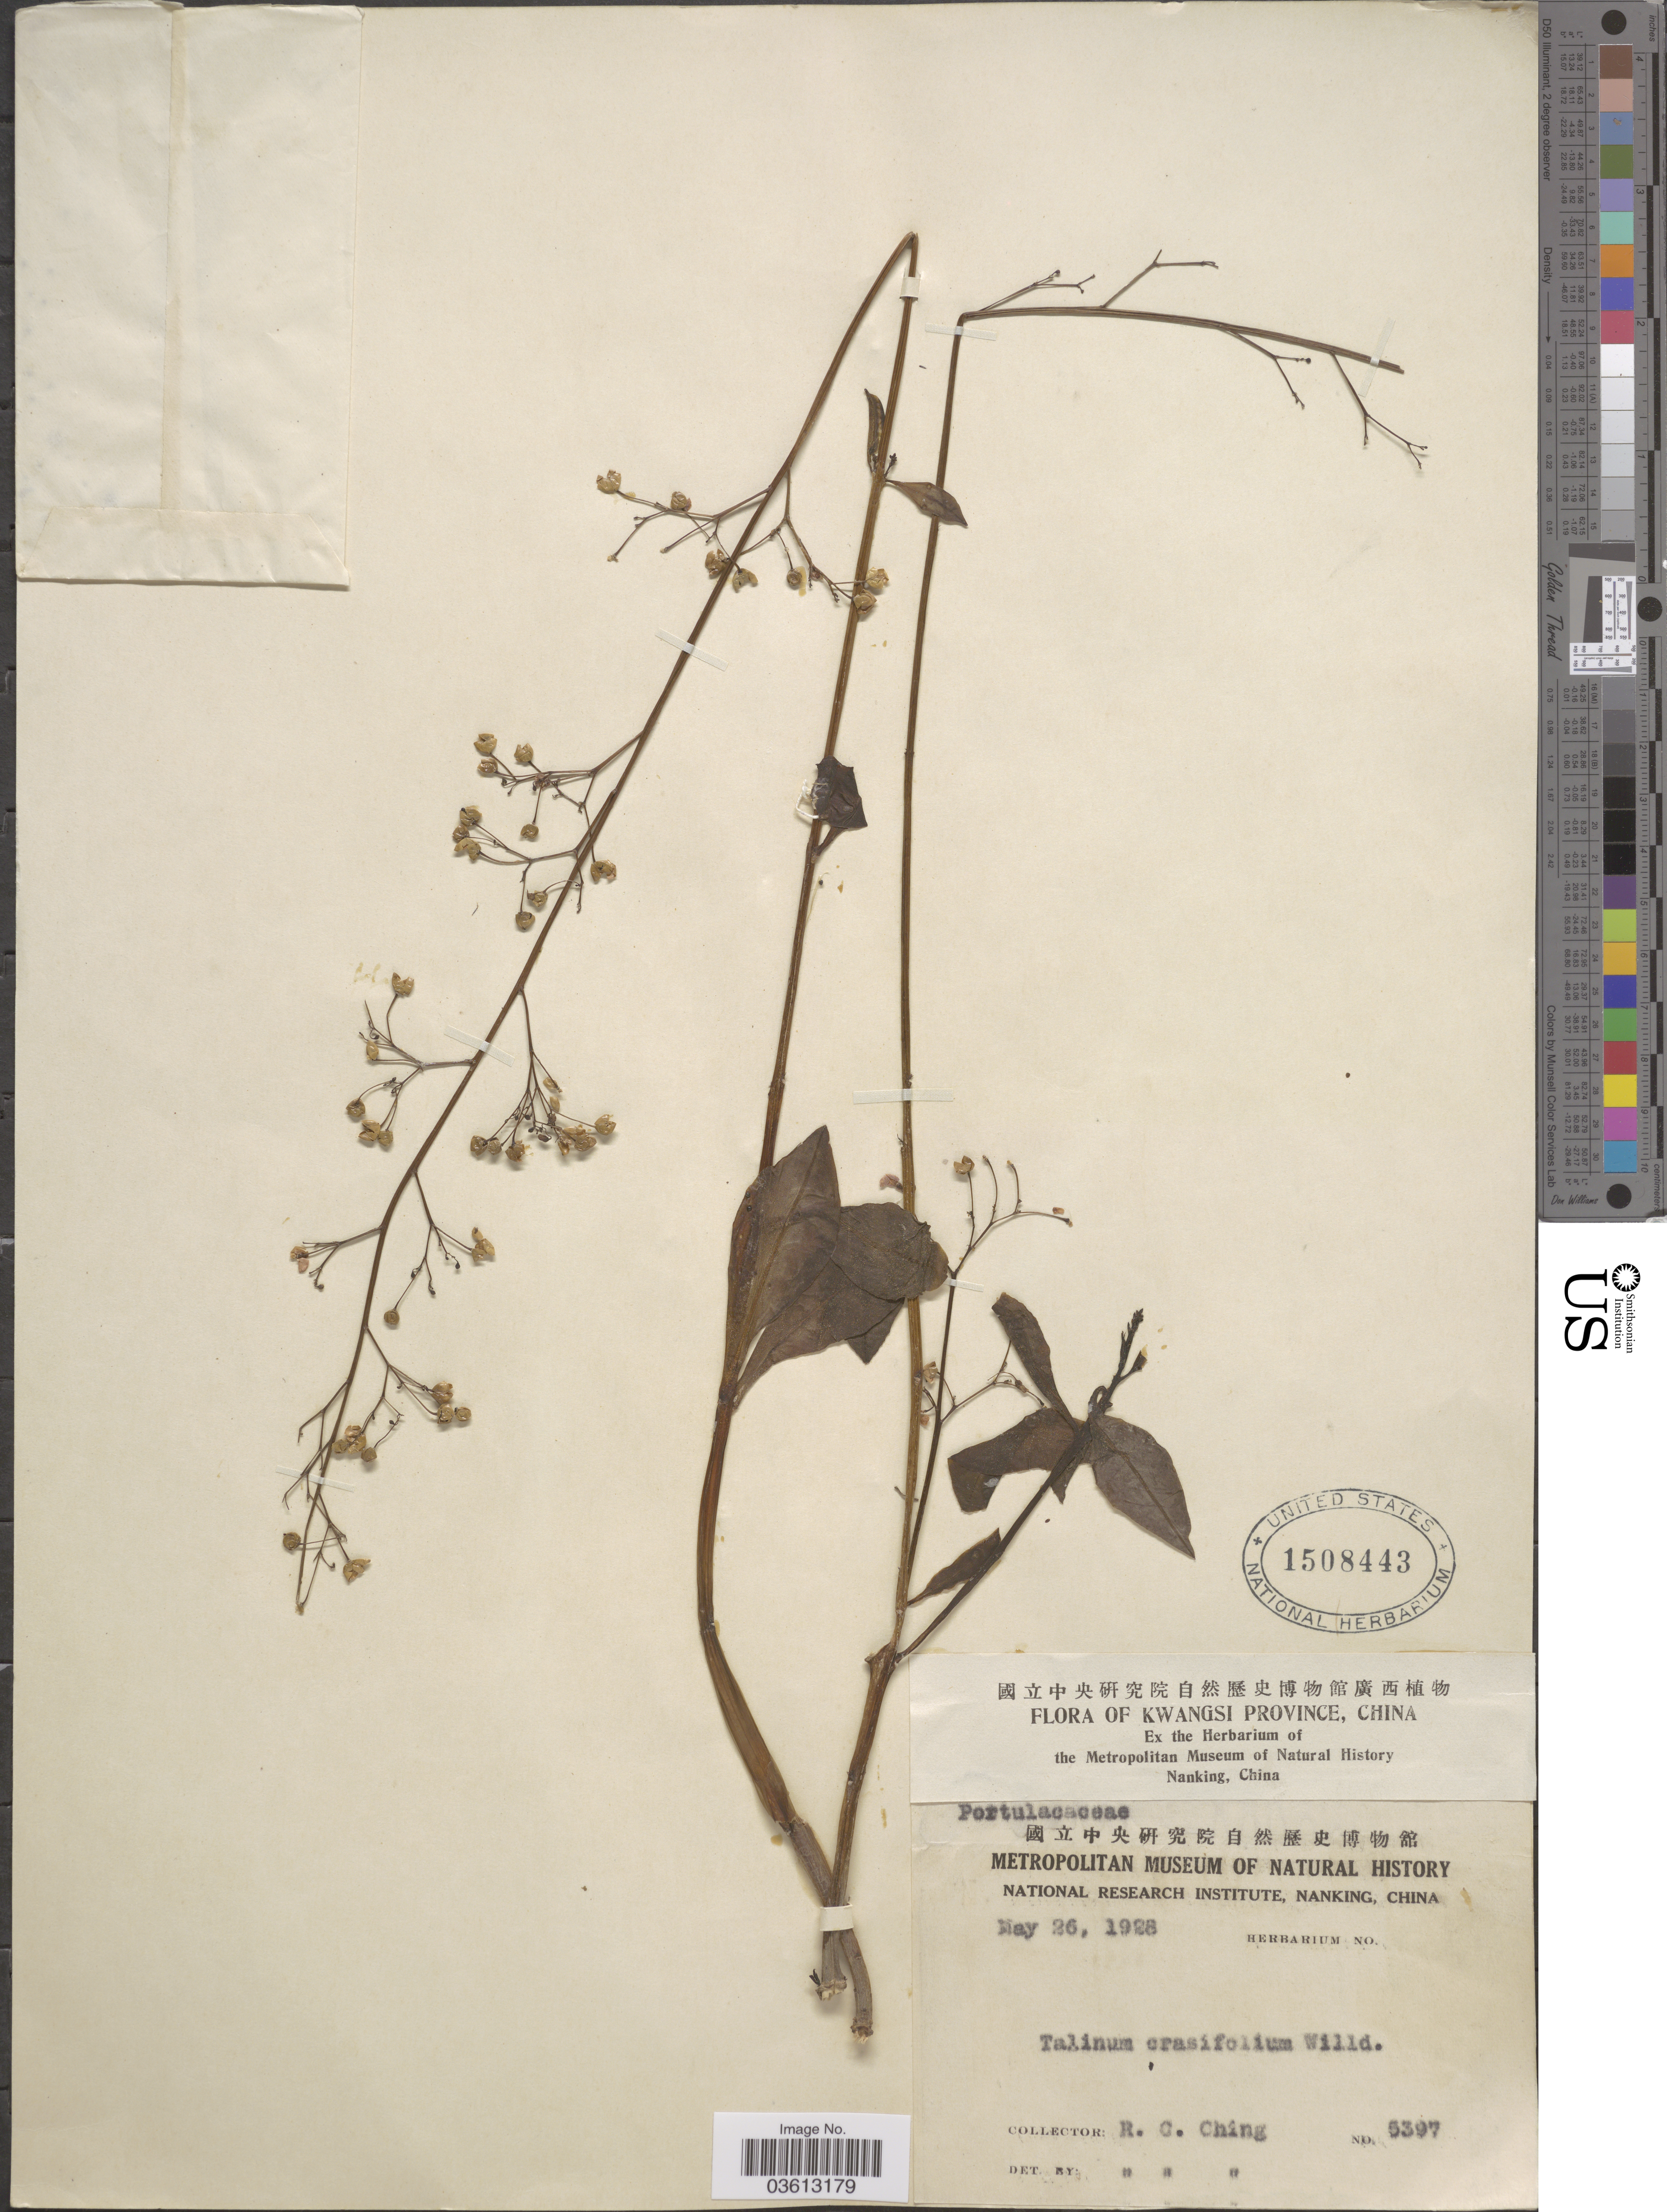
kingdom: Plantae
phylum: Tracheophyta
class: Magnoliopsida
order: Caryophyllales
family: Talinaceae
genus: Talinum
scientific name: Talinum paniculatum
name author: (Jacq.) Gaertn.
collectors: R. C. Ching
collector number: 5397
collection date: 1928-05-26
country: China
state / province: Guangxi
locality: Kwangsi Province.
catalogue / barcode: US 1508443